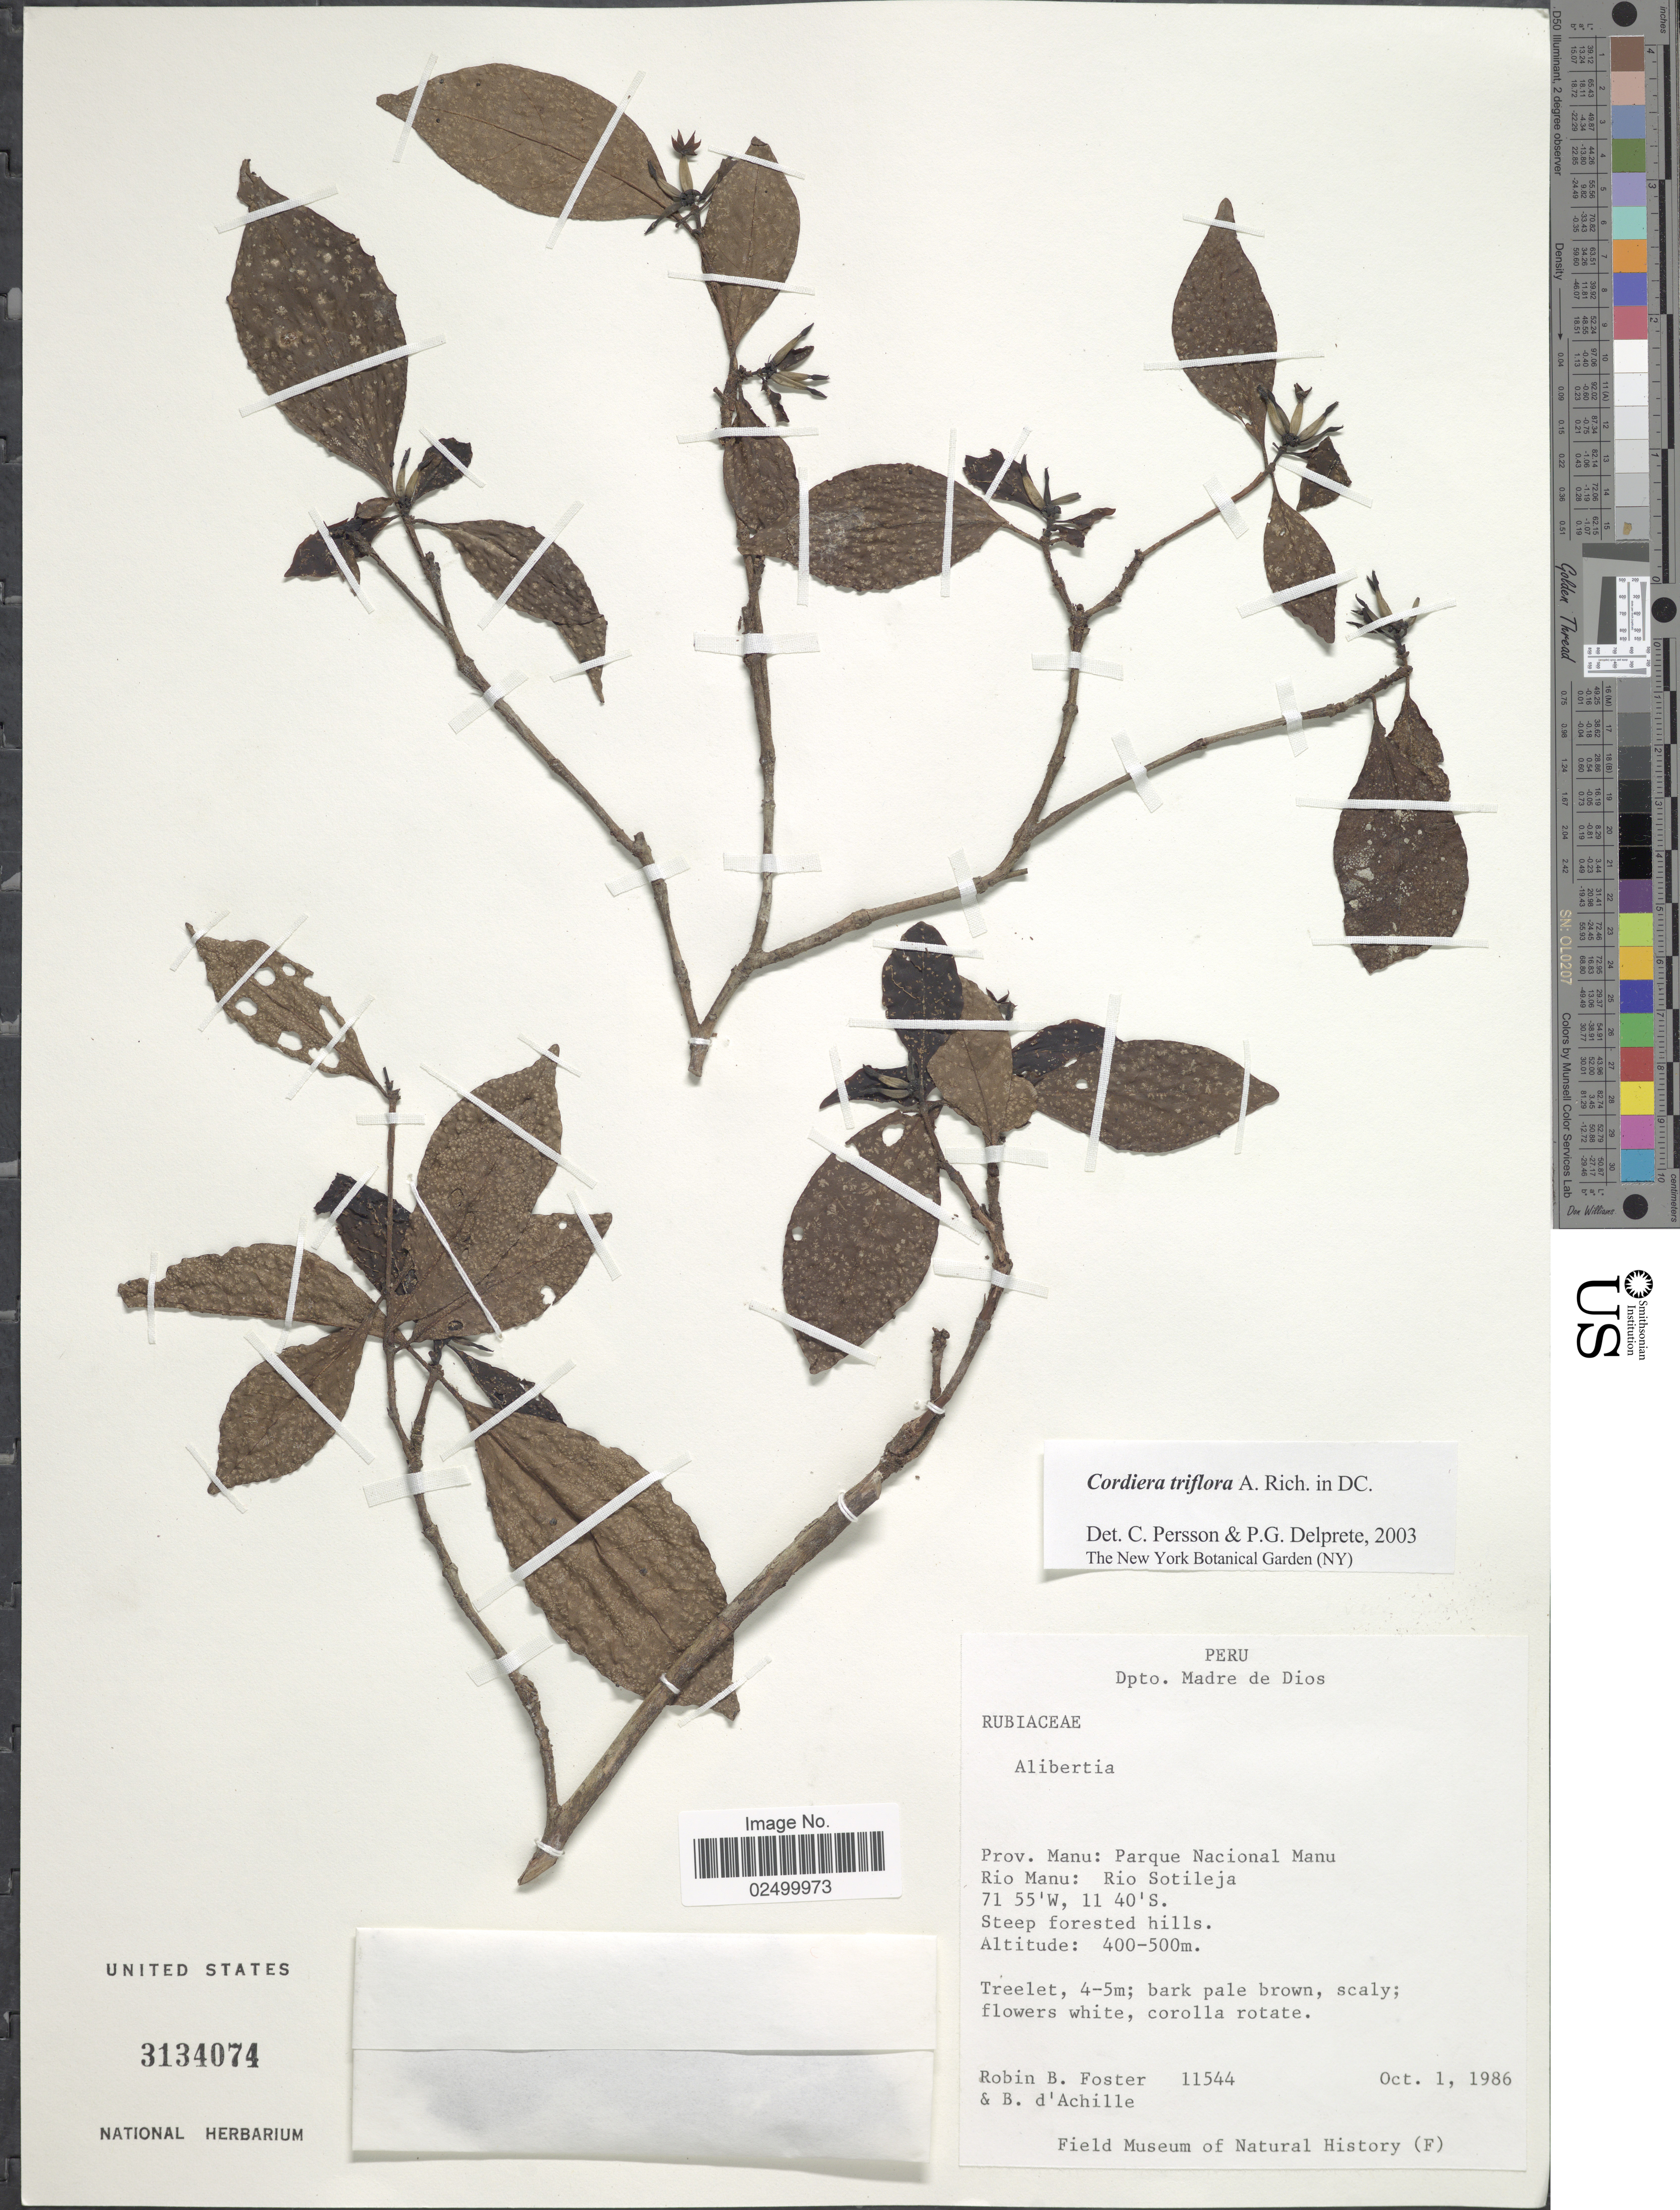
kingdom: Plantae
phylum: Tracheophyta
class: Magnoliopsida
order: Gentianales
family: Rubiaceae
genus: Cordiera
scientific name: Cordiera triflora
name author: A. Rich. ex DC.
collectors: R. B. Foster & B. d'Achille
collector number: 11544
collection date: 1986-10-01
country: Peru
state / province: Madre de Dios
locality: Prov. Manu: Parque Nacional Manu, Rio Manu; Rio Sotileja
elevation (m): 400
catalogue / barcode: US 3134074